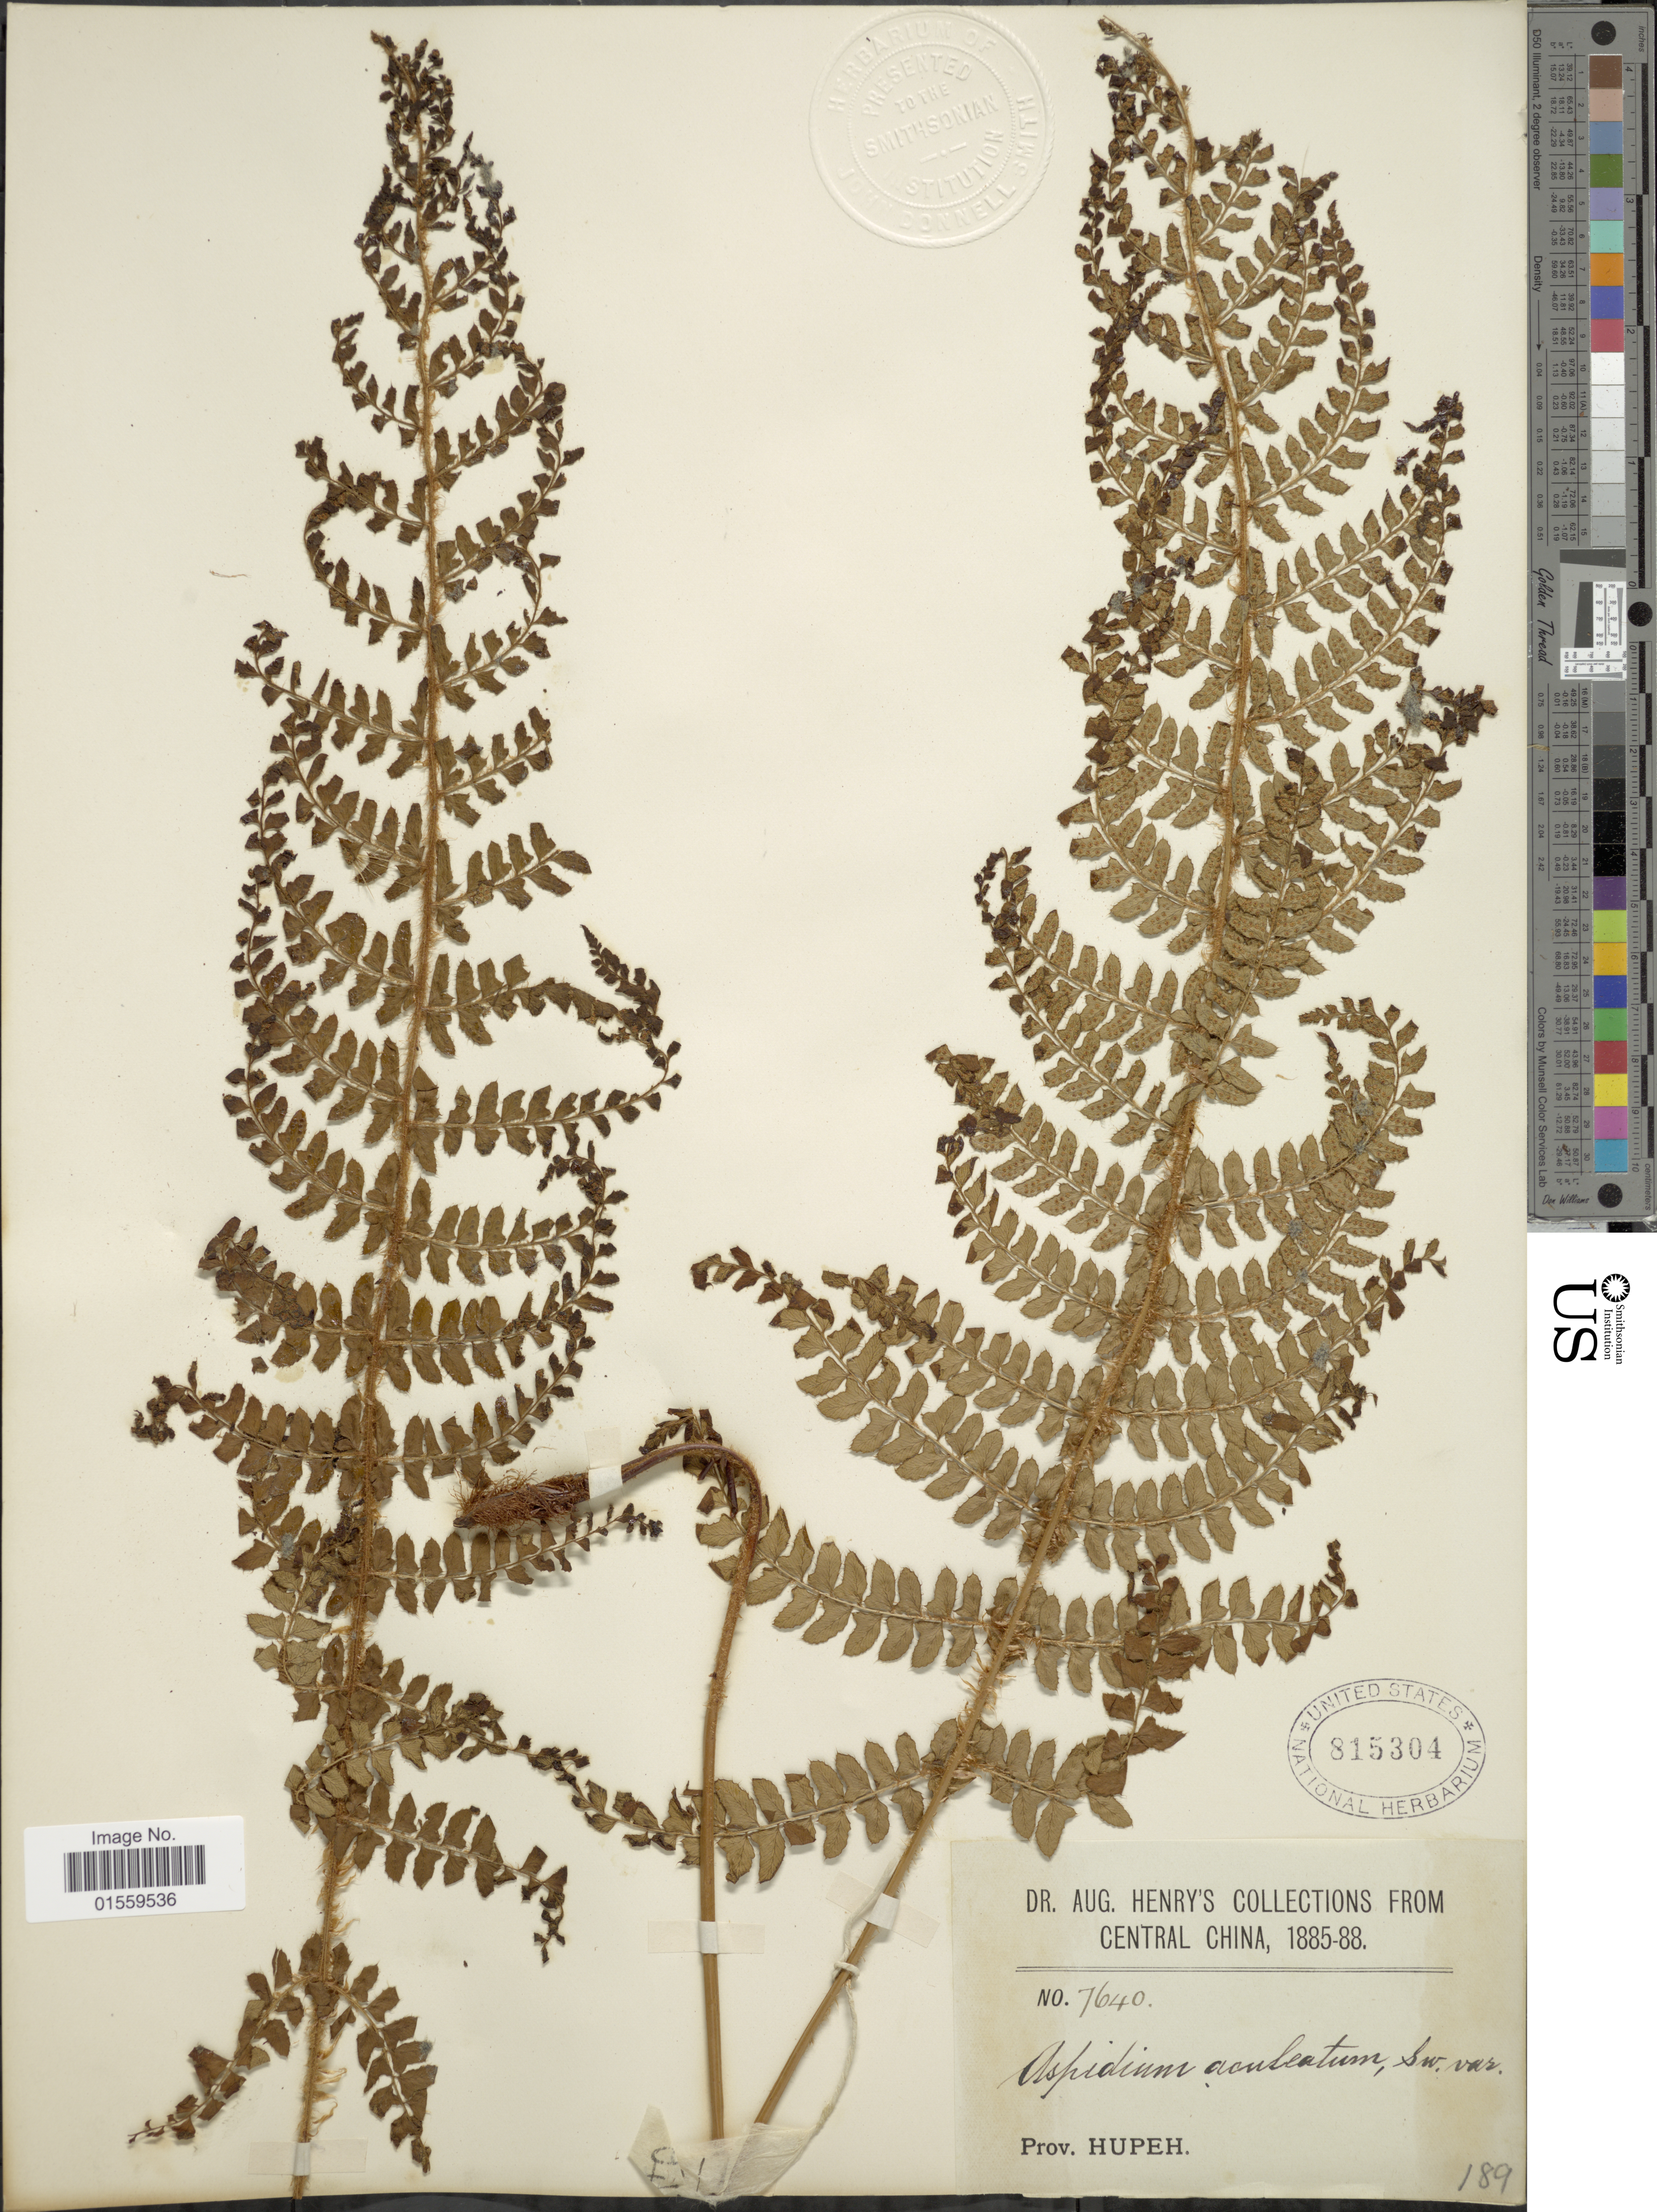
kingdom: Plantae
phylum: Tracheophyta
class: Polypodiopsida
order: Polypodiales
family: Dryopteridaceae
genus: Polystichum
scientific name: Polystichum setiferum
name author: (Forssk.) Moore ex Woynar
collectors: A. Henry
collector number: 7640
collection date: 1885/1888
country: China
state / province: Hubei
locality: Central China, Prov. Hupeh.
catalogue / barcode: US 815304